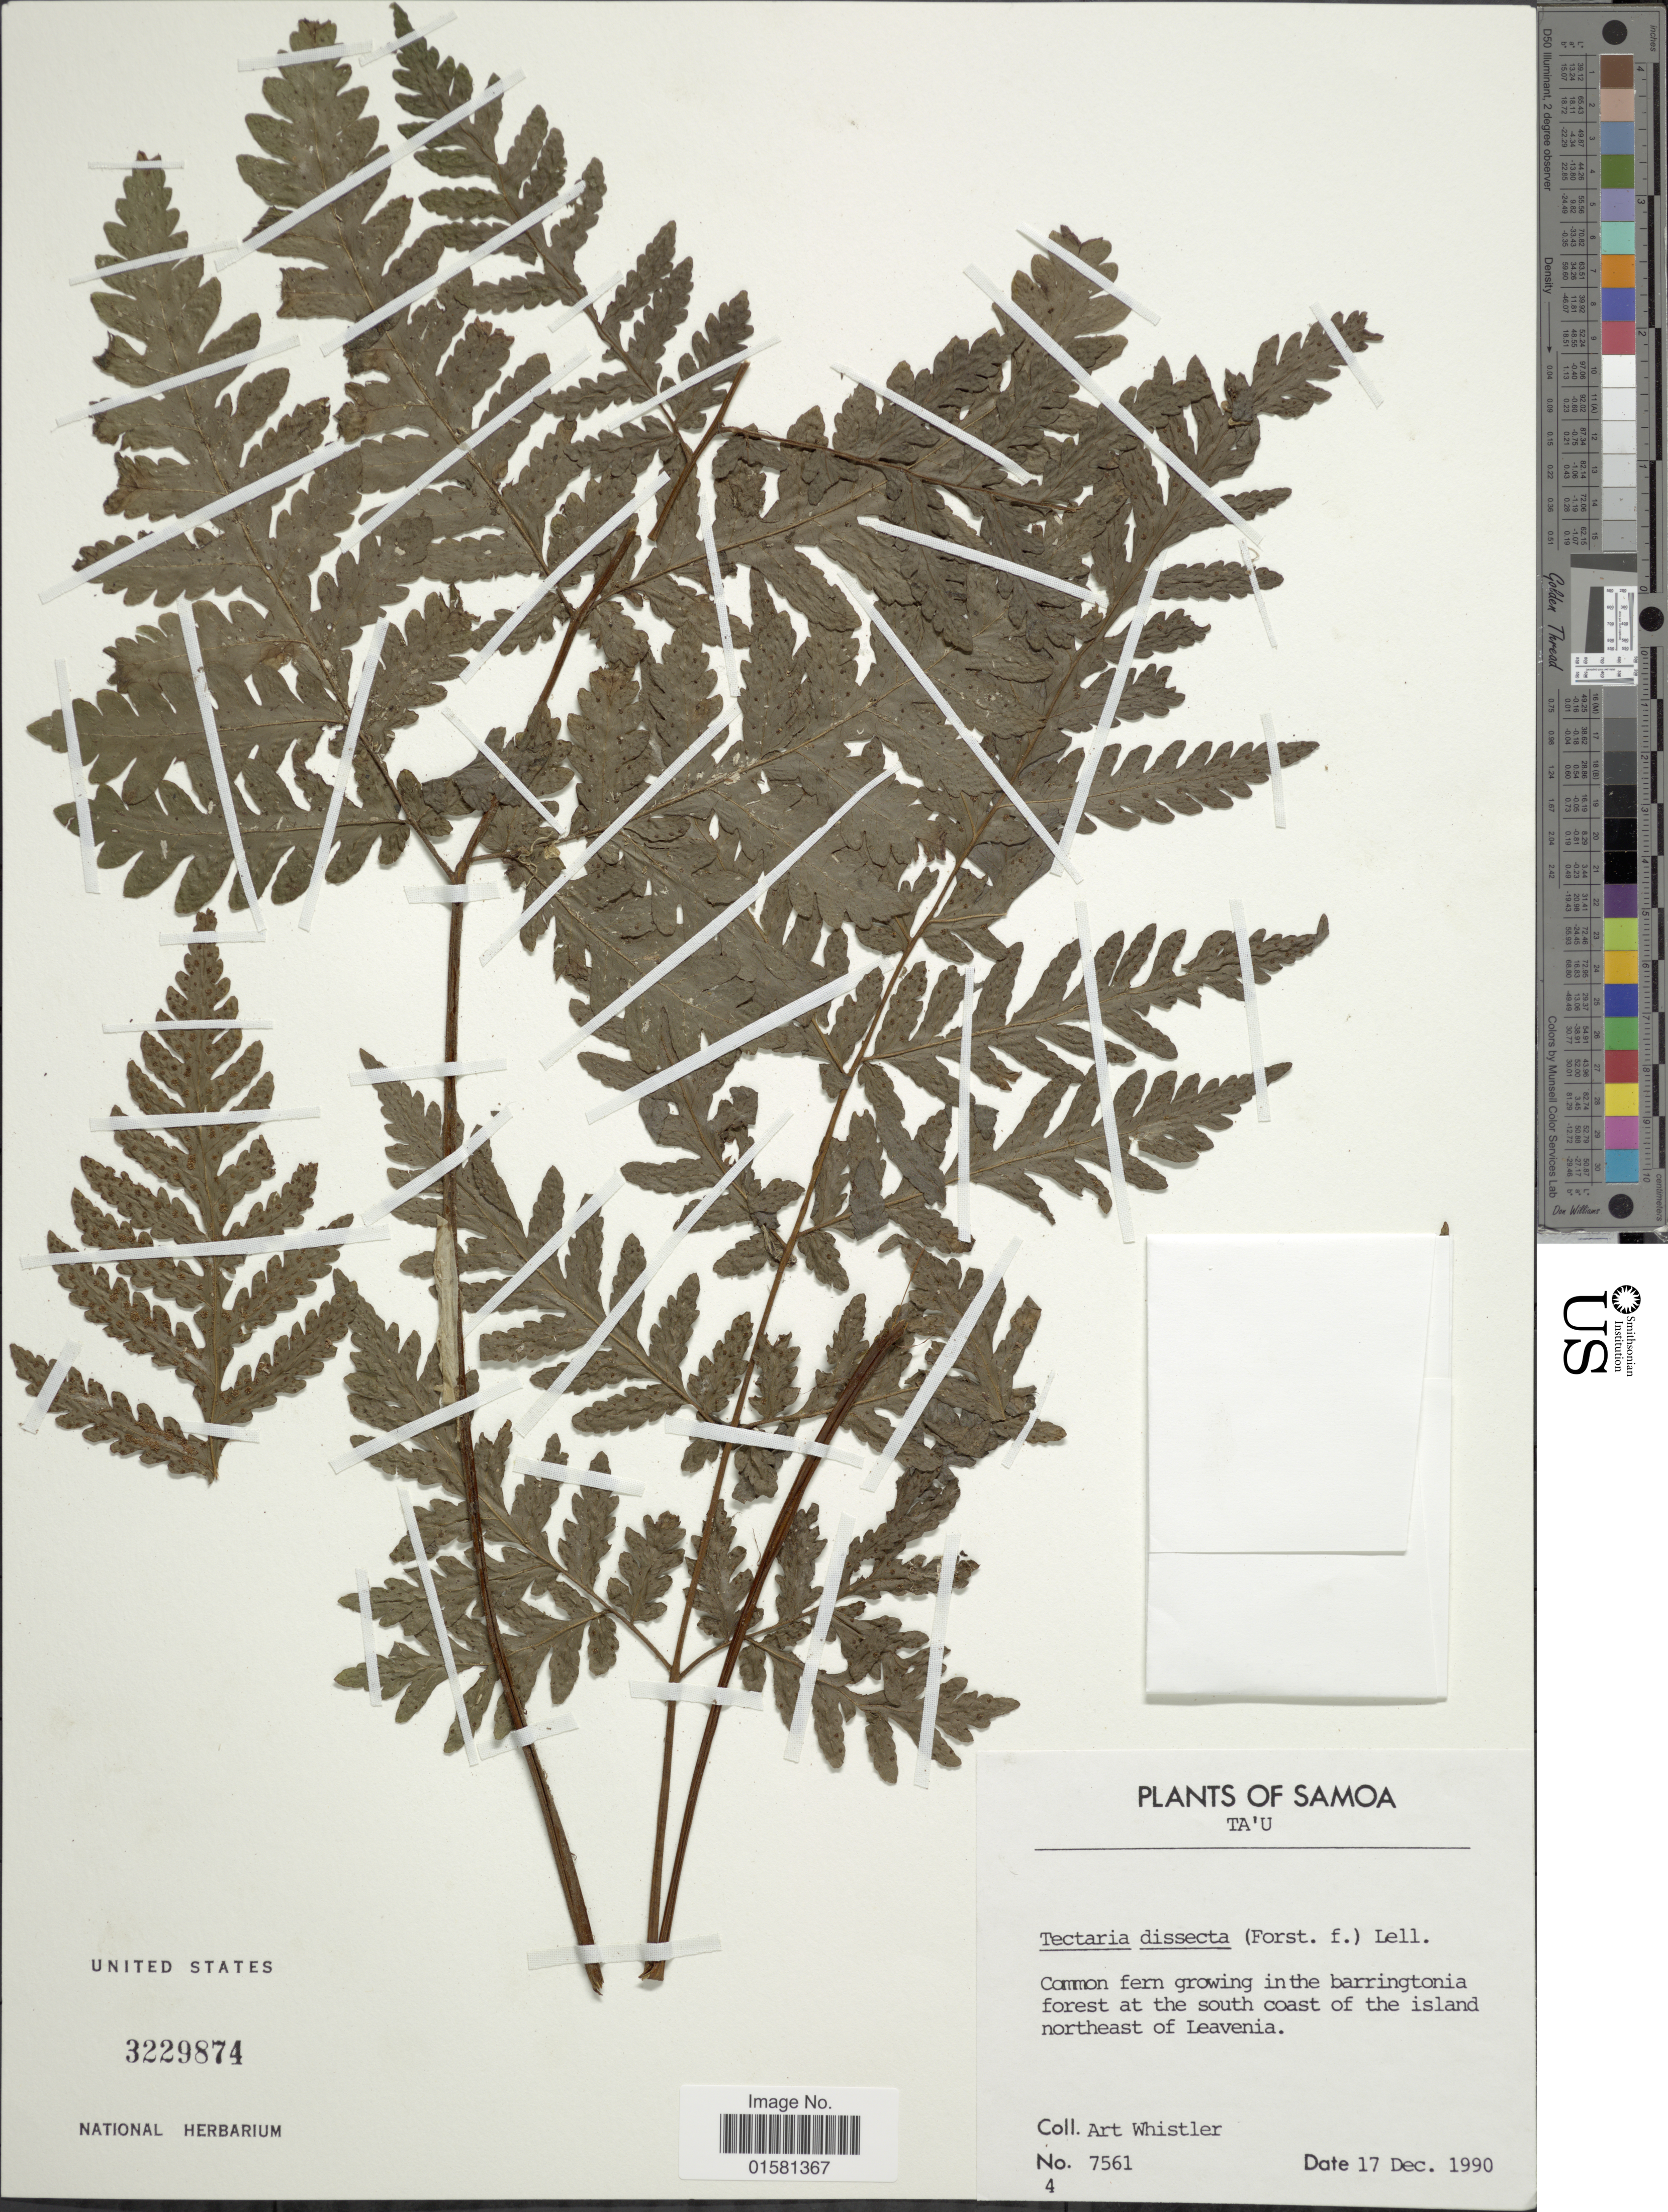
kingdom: Plantae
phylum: Tracheophyta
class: Polypodiopsida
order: Polypodiales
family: Tectariaceae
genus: Tectaria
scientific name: Tectaria dissecta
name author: (G. Forst.) Lellinger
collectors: A. Whistler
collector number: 7561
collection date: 1990-12-17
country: American Samoa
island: Ta'u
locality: Taú, in the barringtonia forest at the south coast of the island northeast of Leavenia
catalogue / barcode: US 3229874